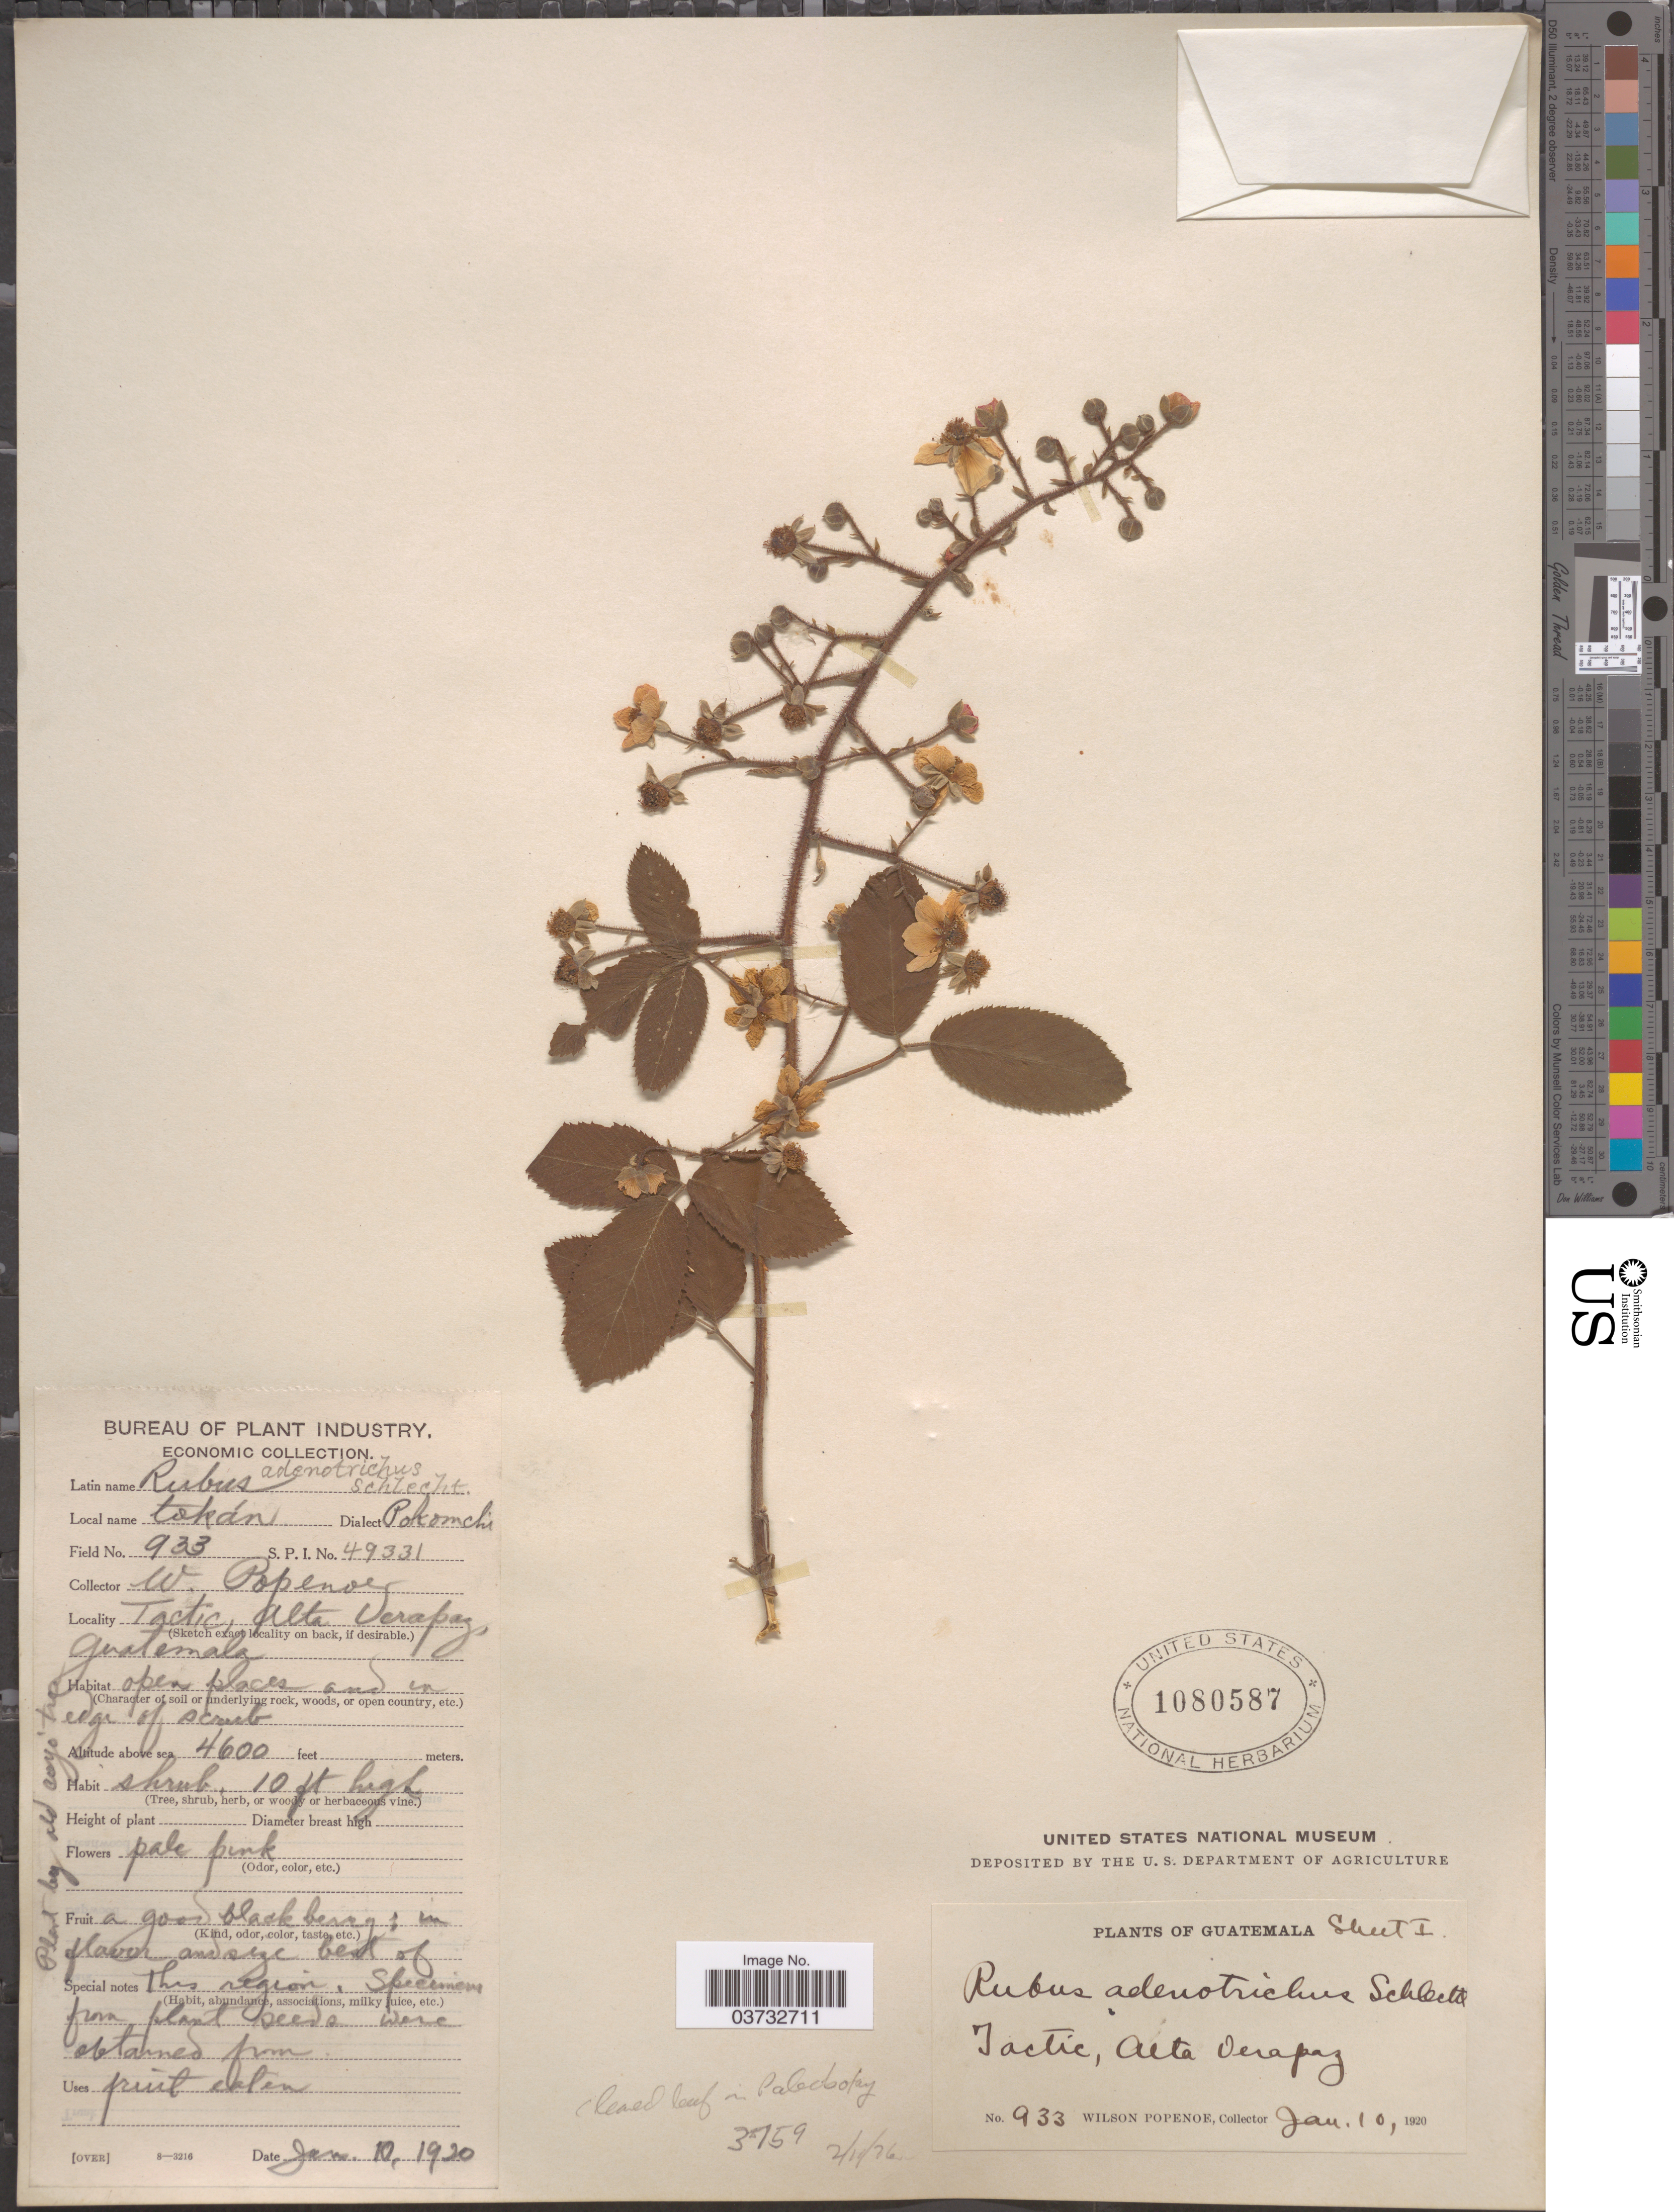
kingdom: Plantae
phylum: Tracheophyta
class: Magnoliopsida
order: Rosales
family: Rosaceae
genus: Rubus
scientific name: Rubus adenotrichos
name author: Schltdl.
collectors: F. Popenoe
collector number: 933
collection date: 1920-01-10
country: Guatemala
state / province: Alta Verapaz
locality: Tactic.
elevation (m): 1402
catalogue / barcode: US 1080587